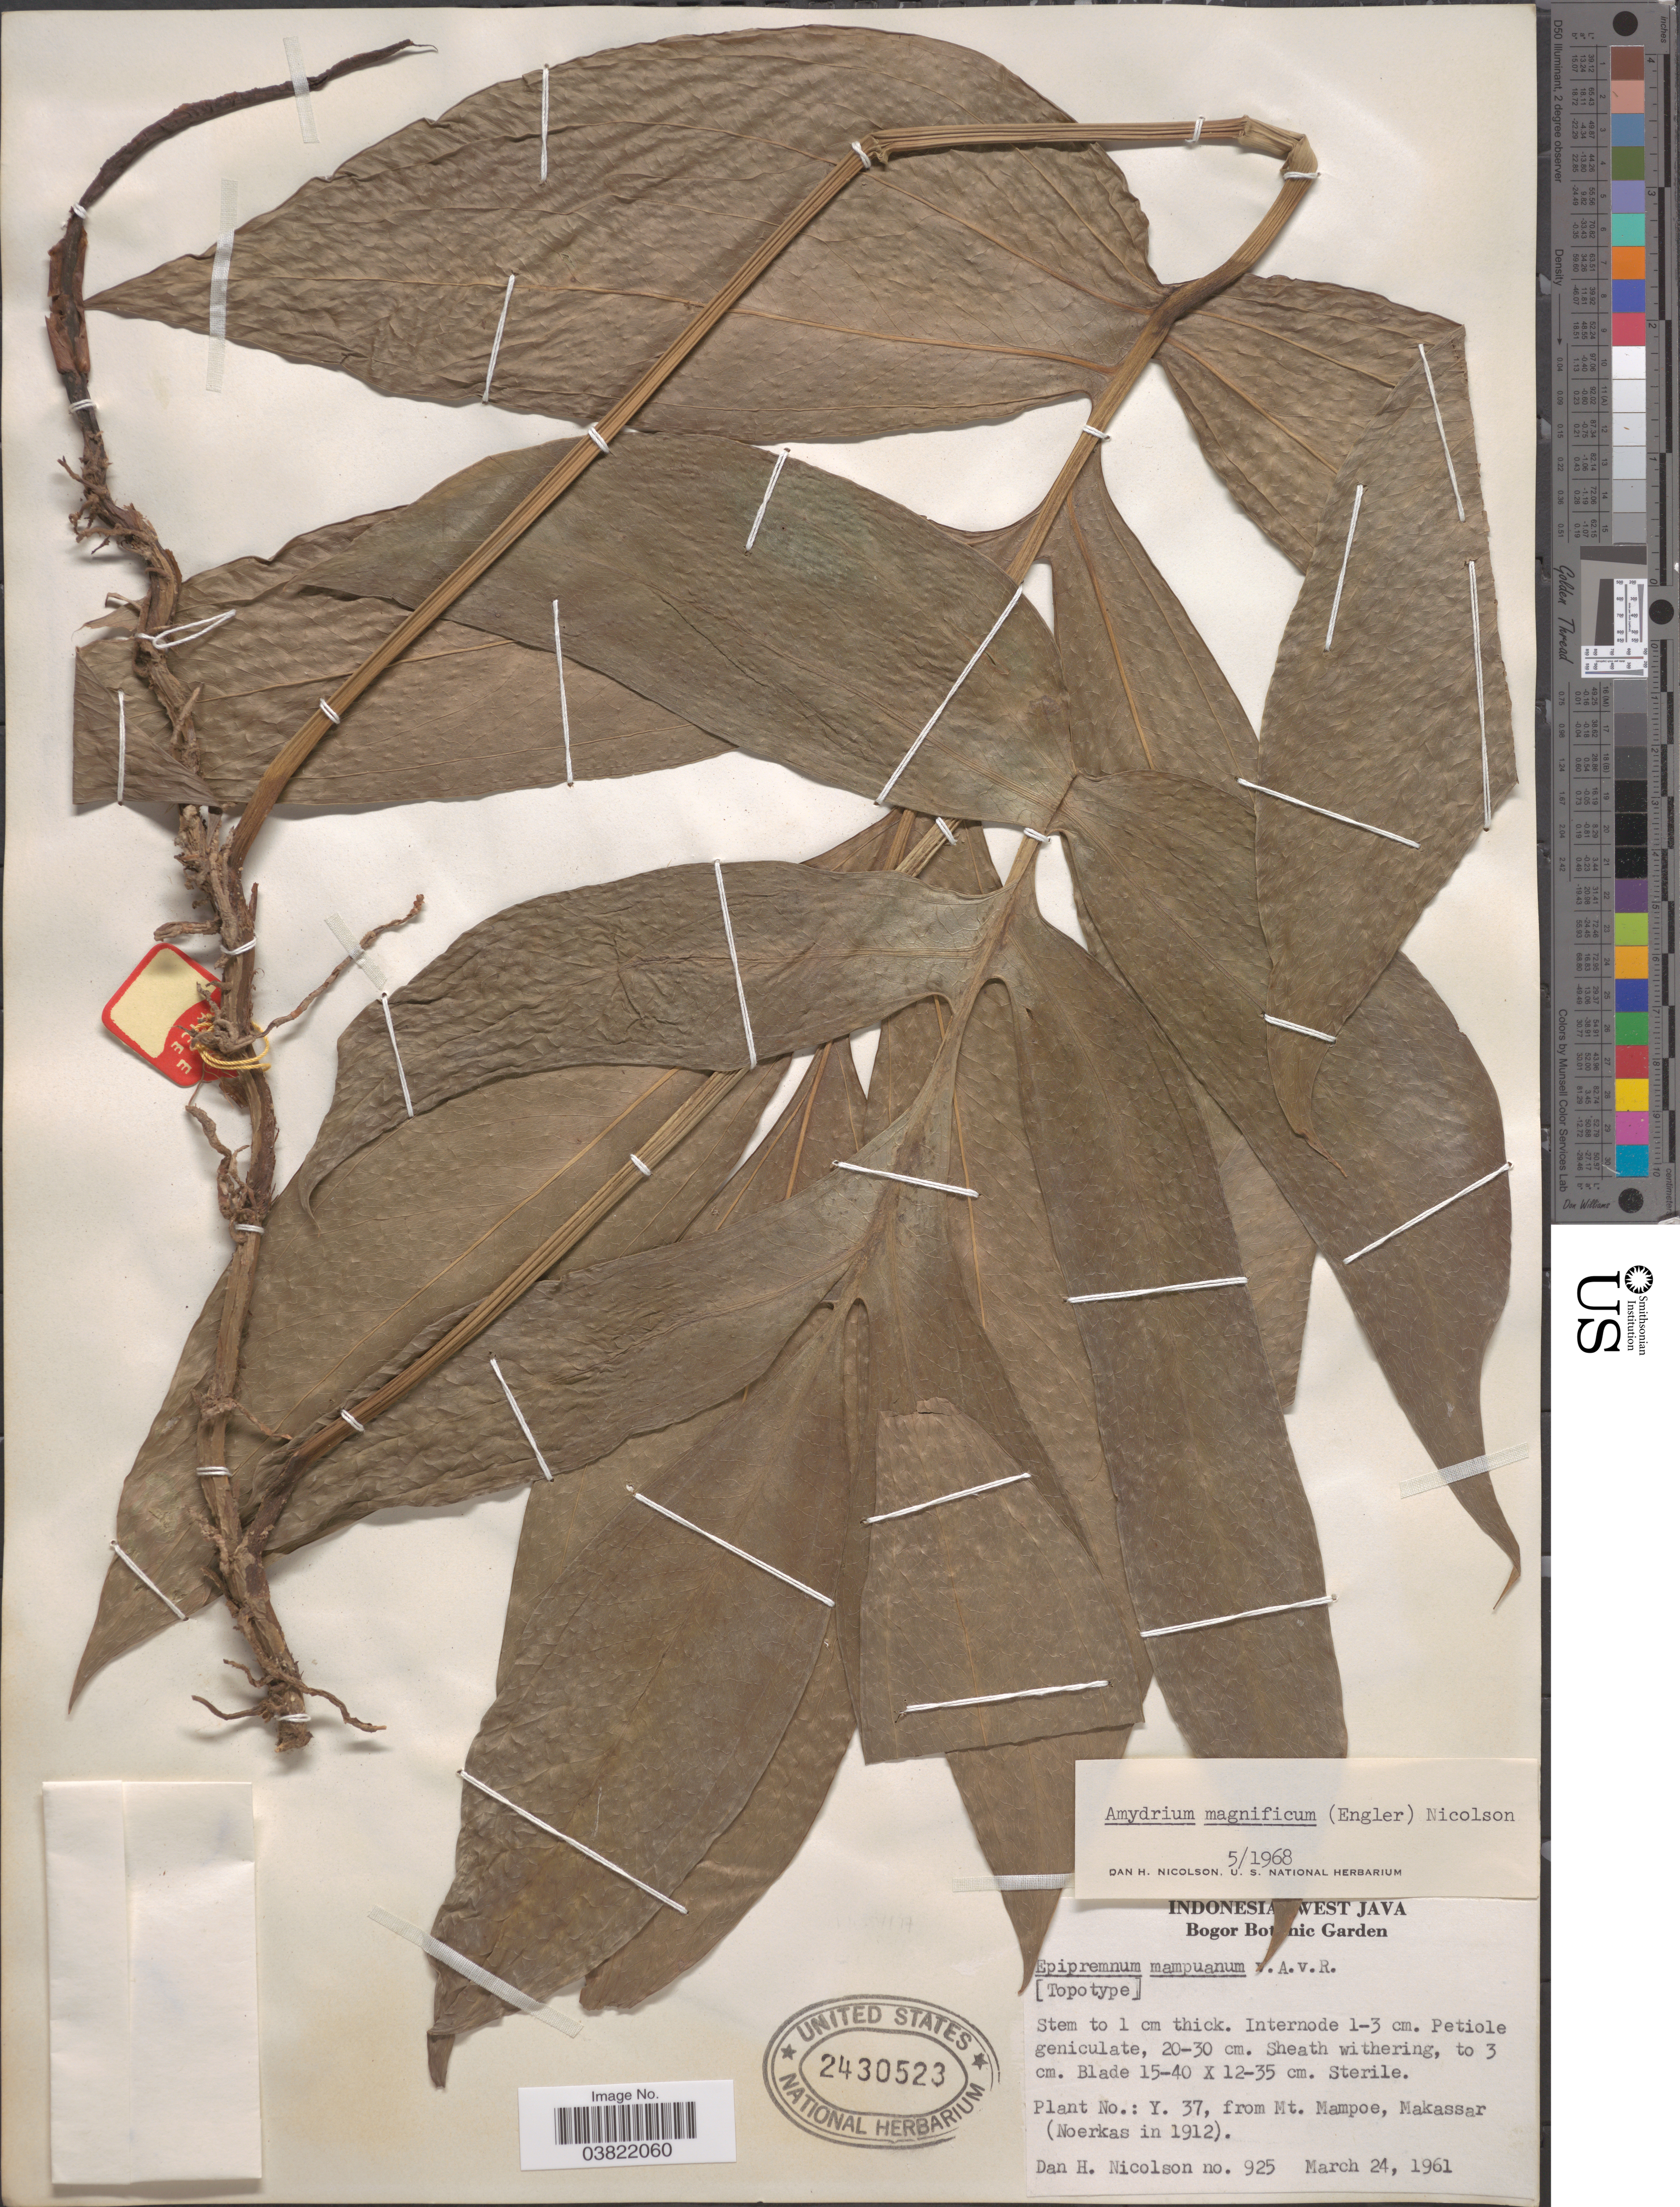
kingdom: Plantae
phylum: Tracheophyta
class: Liliopsida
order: Alismatales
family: Araceae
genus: Amydrium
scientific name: Amydrium magnificum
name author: (Engl.) Nicolson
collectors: D. H. Nicolson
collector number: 925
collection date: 1961-03-24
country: Indonesia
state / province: Java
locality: West Java, Bogor Bot [illegible text]nic Garden.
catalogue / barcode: US 2430523